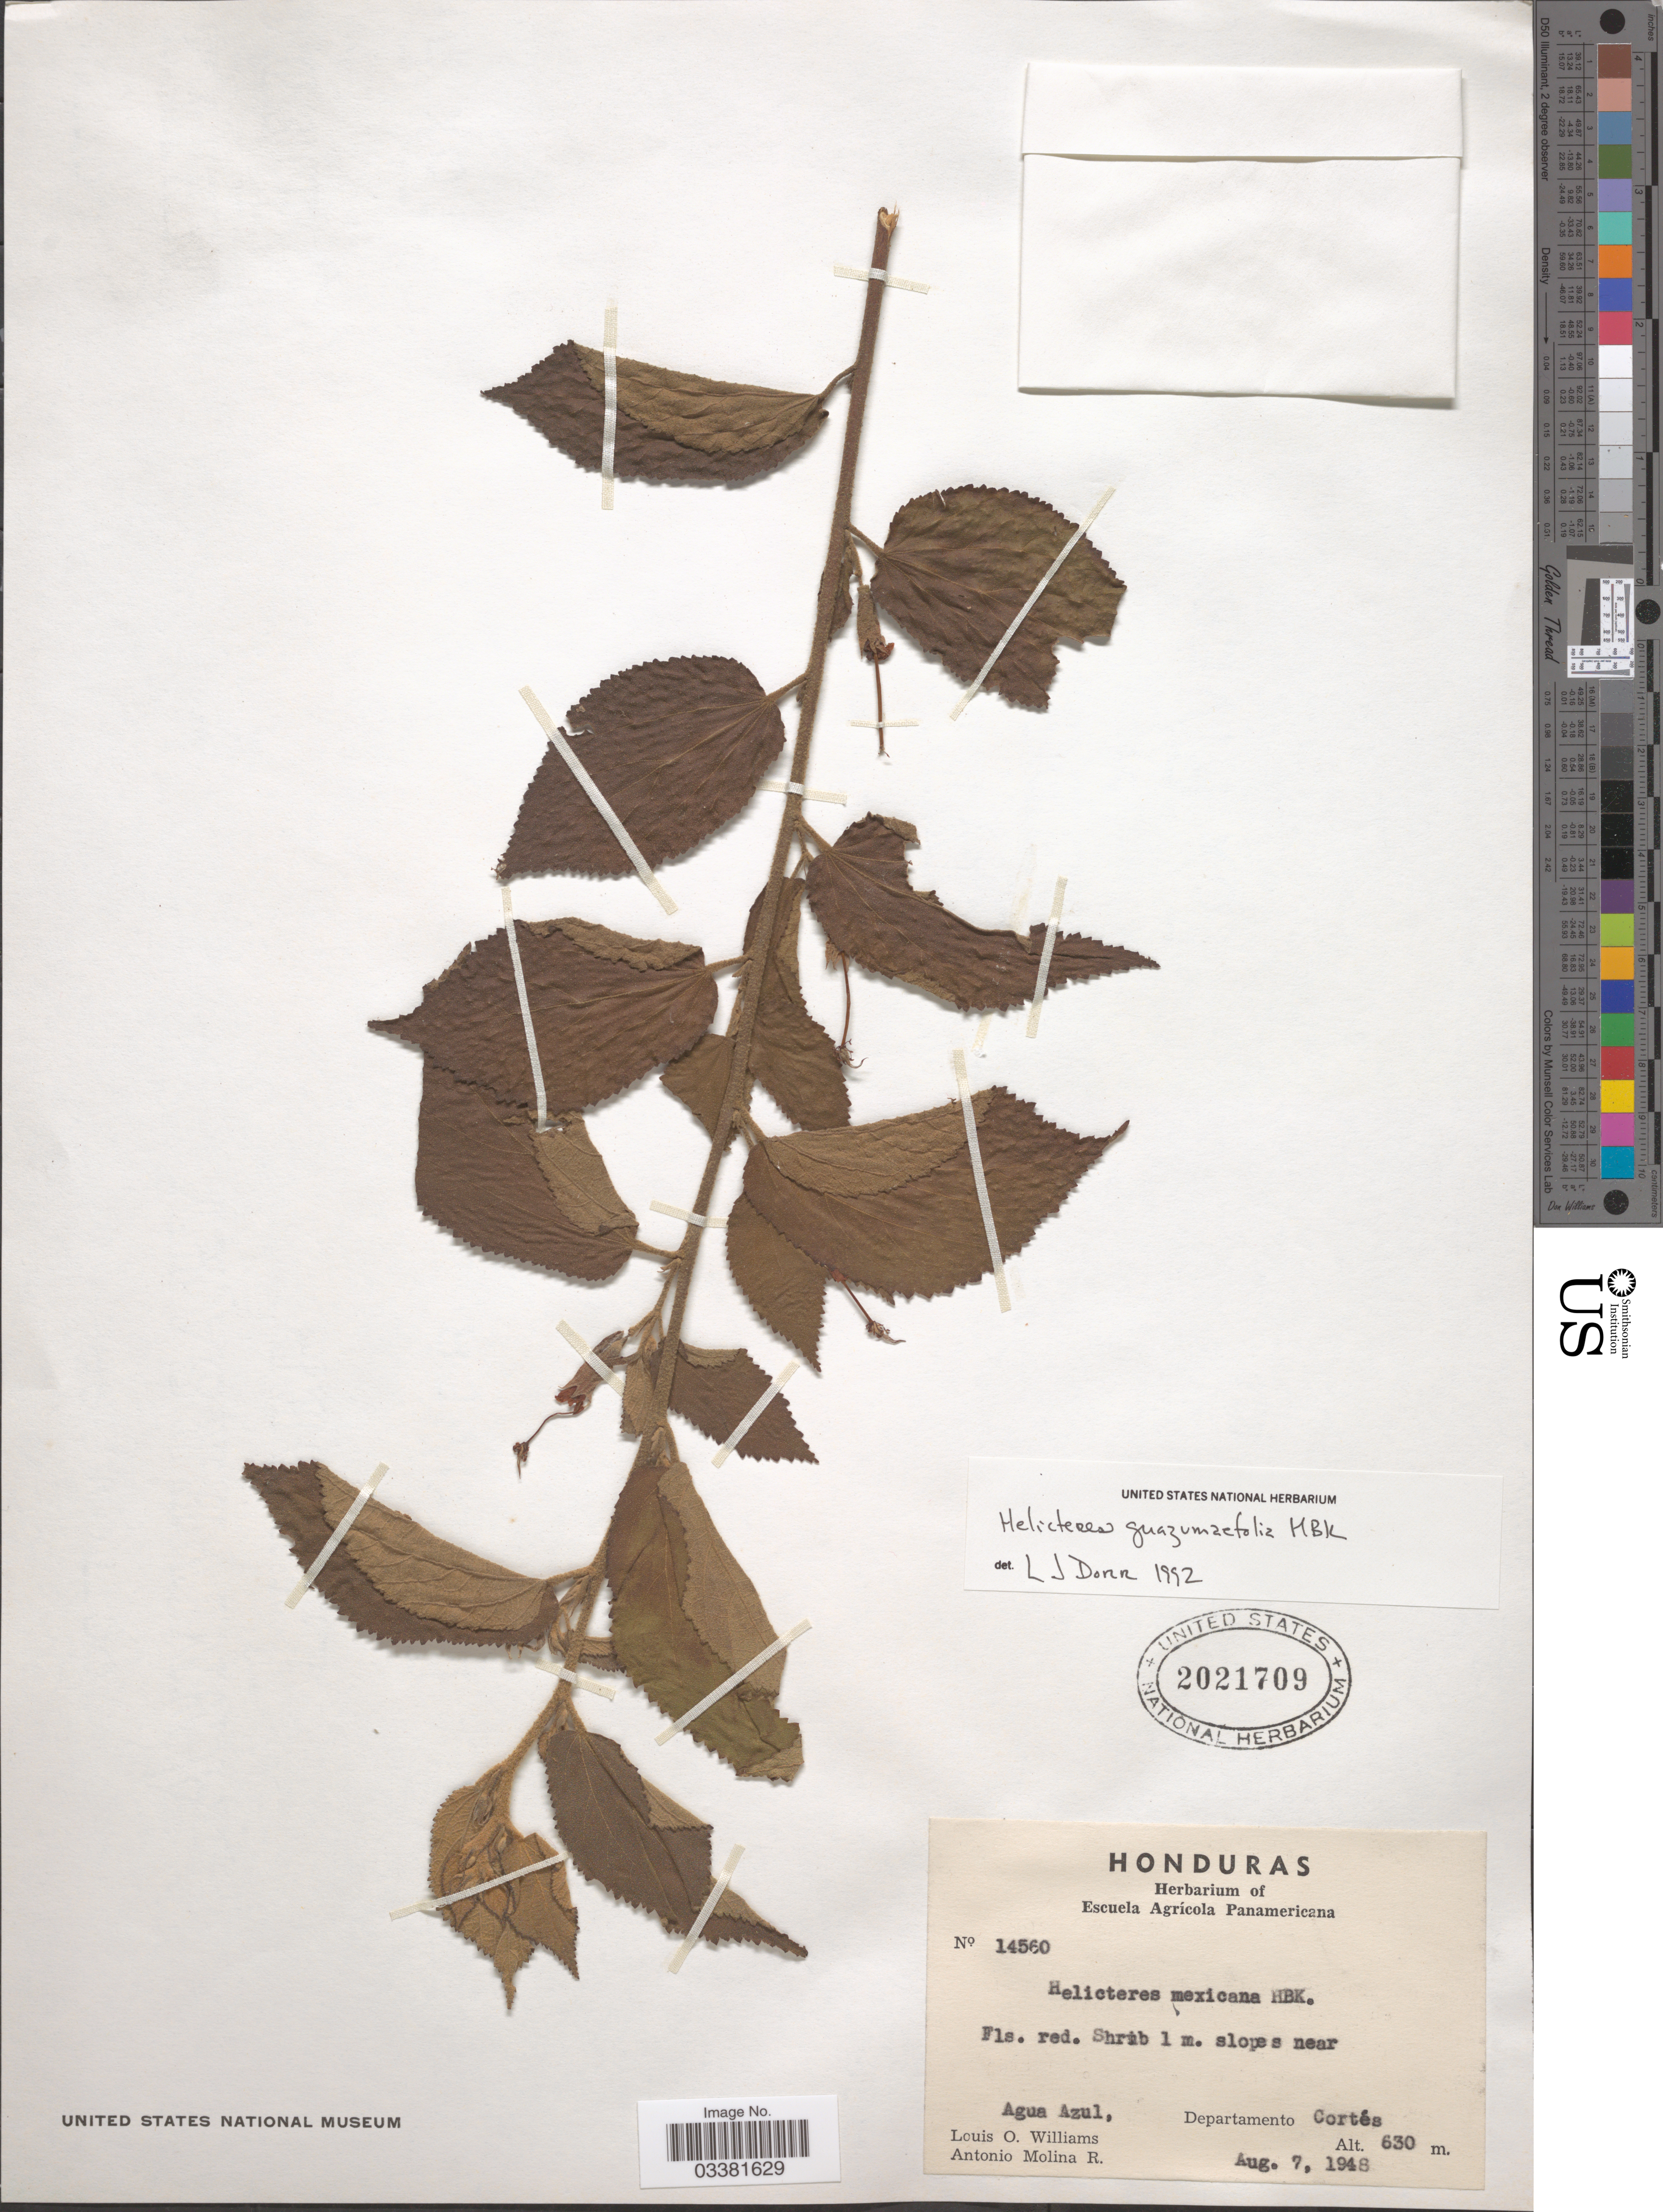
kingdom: Plantae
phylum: Tracheophyta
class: Magnoliopsida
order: Malvales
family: Malvaceae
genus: Helicteres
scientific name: Helicteres guazumifolia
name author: Kunth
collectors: L. O. Williams & A. Molina R.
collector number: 14560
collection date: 1948-08-07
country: Honduras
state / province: Cortés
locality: Agua Azul, Departamento Cortés.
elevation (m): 630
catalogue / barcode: US 2021709